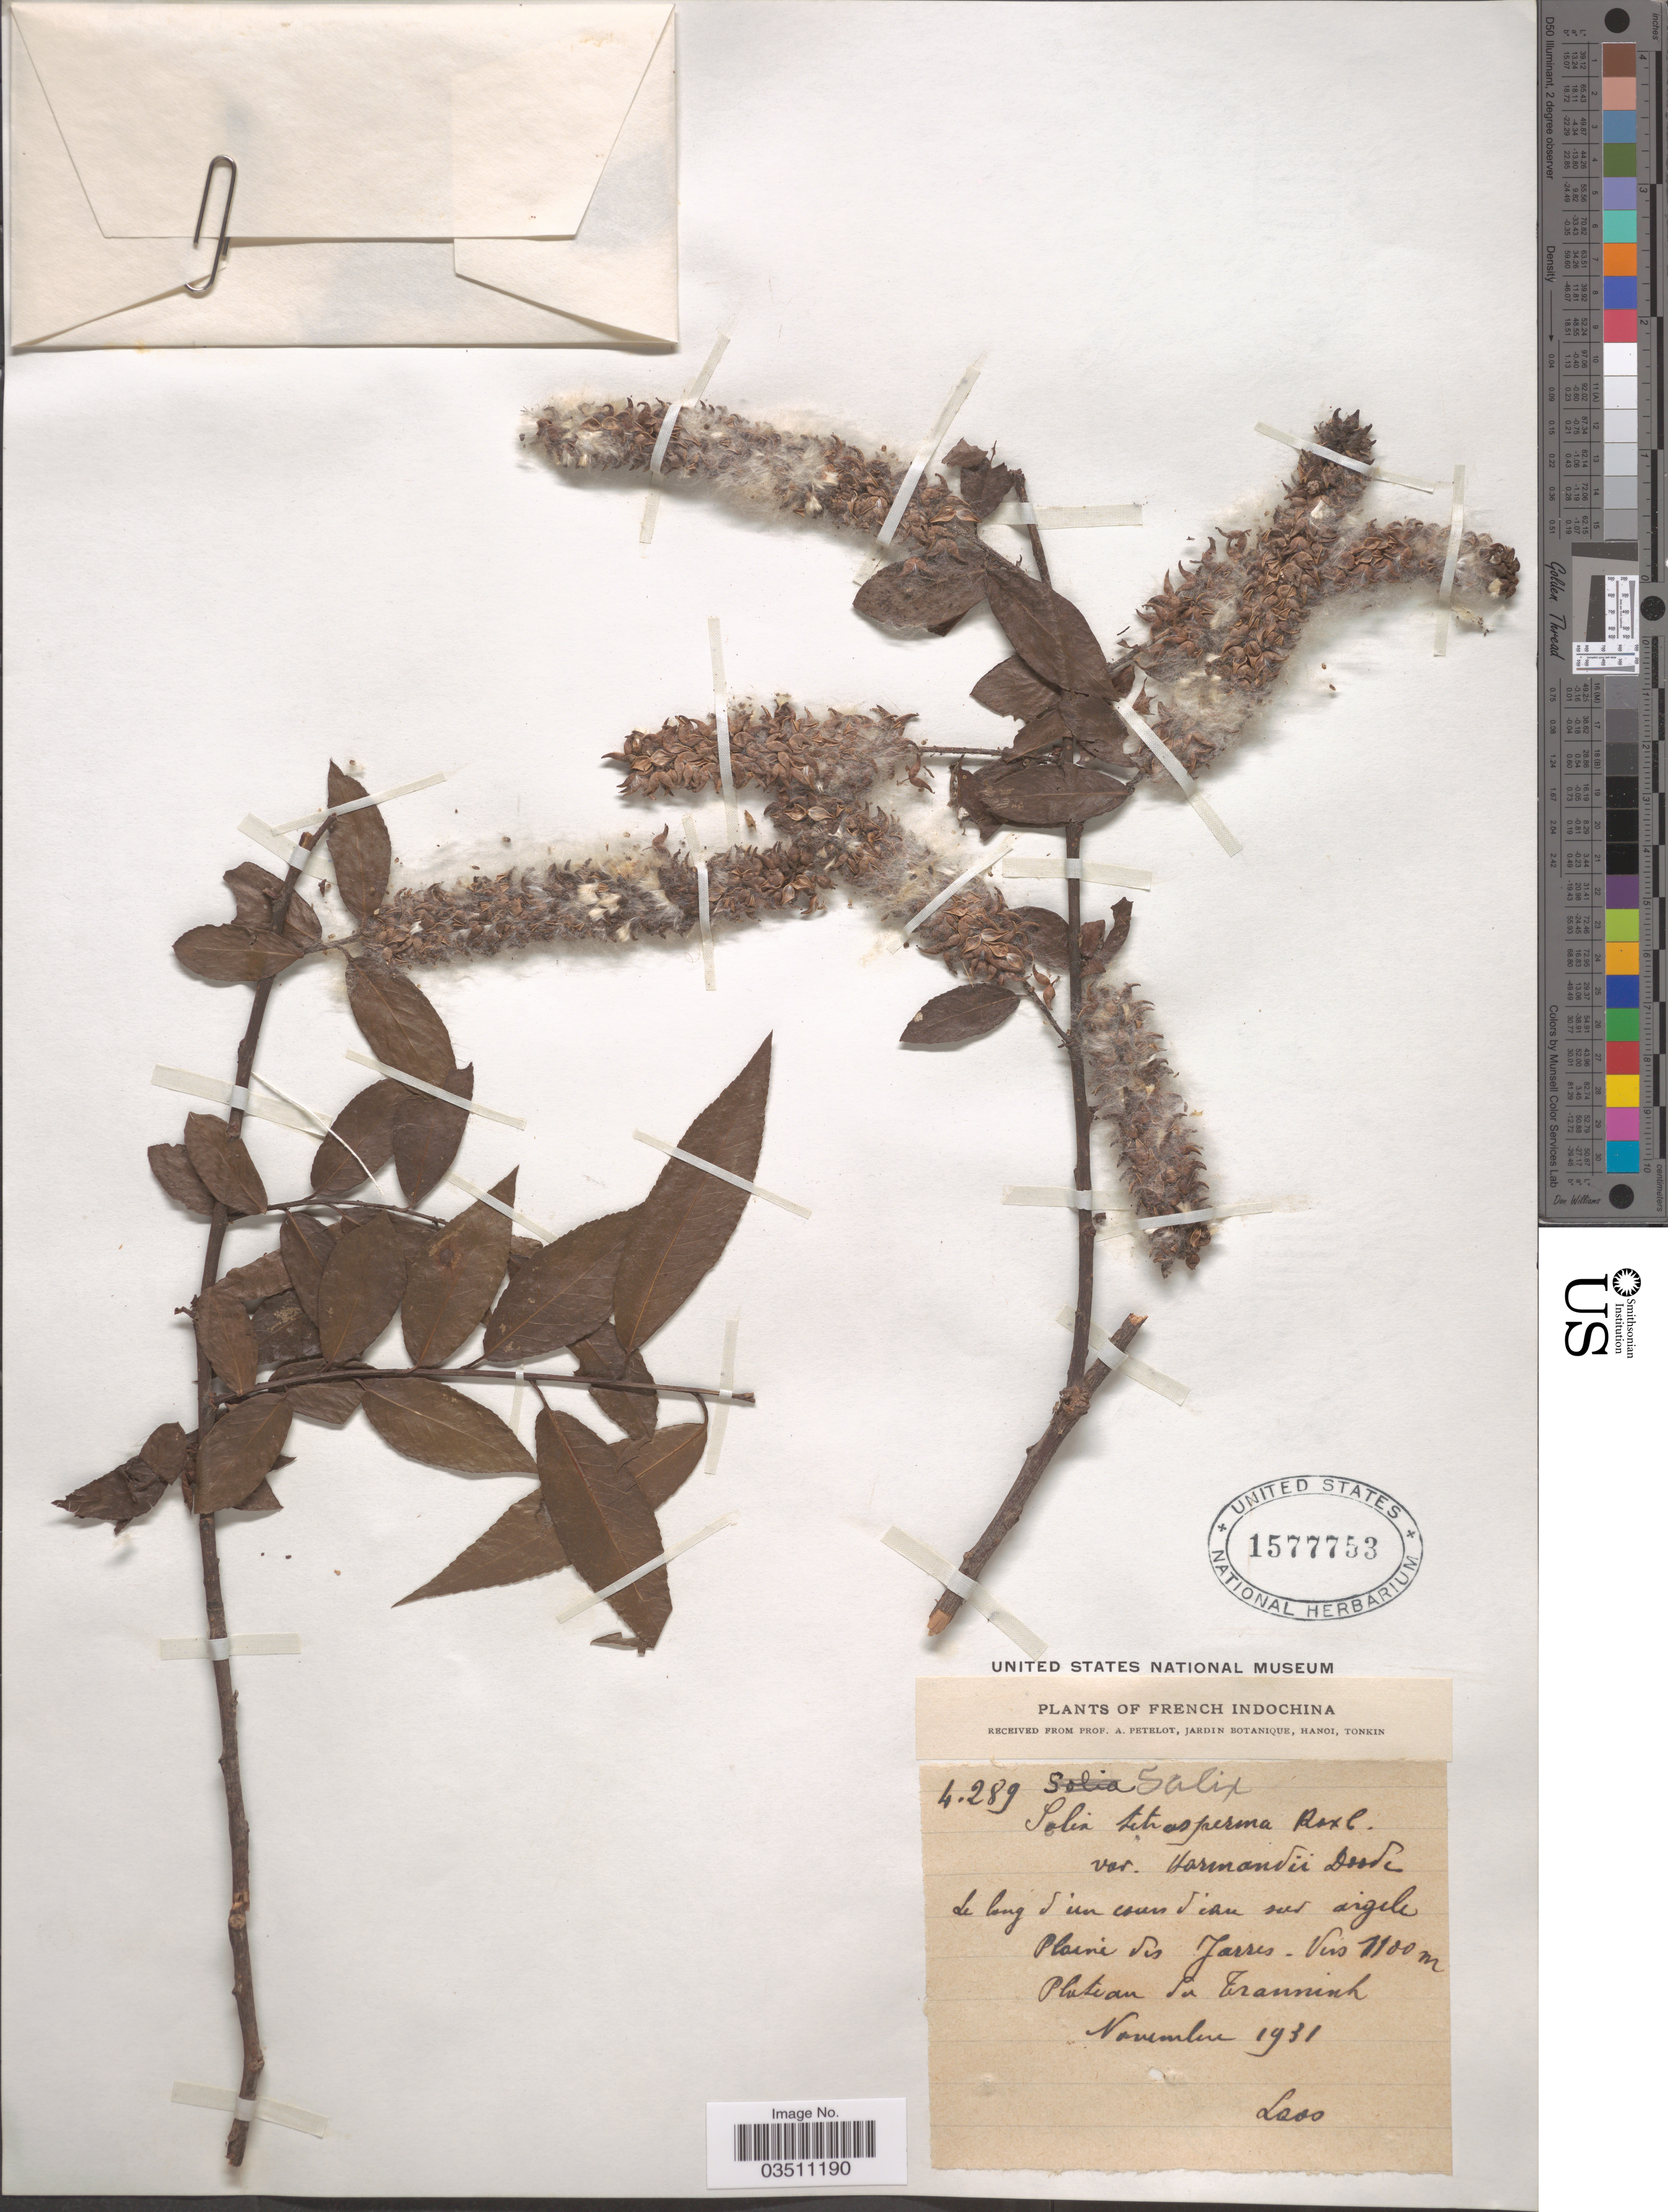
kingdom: Plantae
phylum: Tracheophyta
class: Magnoliopsida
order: Malpighiales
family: Salicaceae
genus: Salix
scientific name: Salix tetrasperma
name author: Roxb.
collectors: A. Petelot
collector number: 4289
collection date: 1931-11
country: Laos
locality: French Indochina. Plaine des Jarres - Vers [interpreted] [unsure placement]. Plateau du Tranninh.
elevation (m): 1100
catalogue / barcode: US 1577753